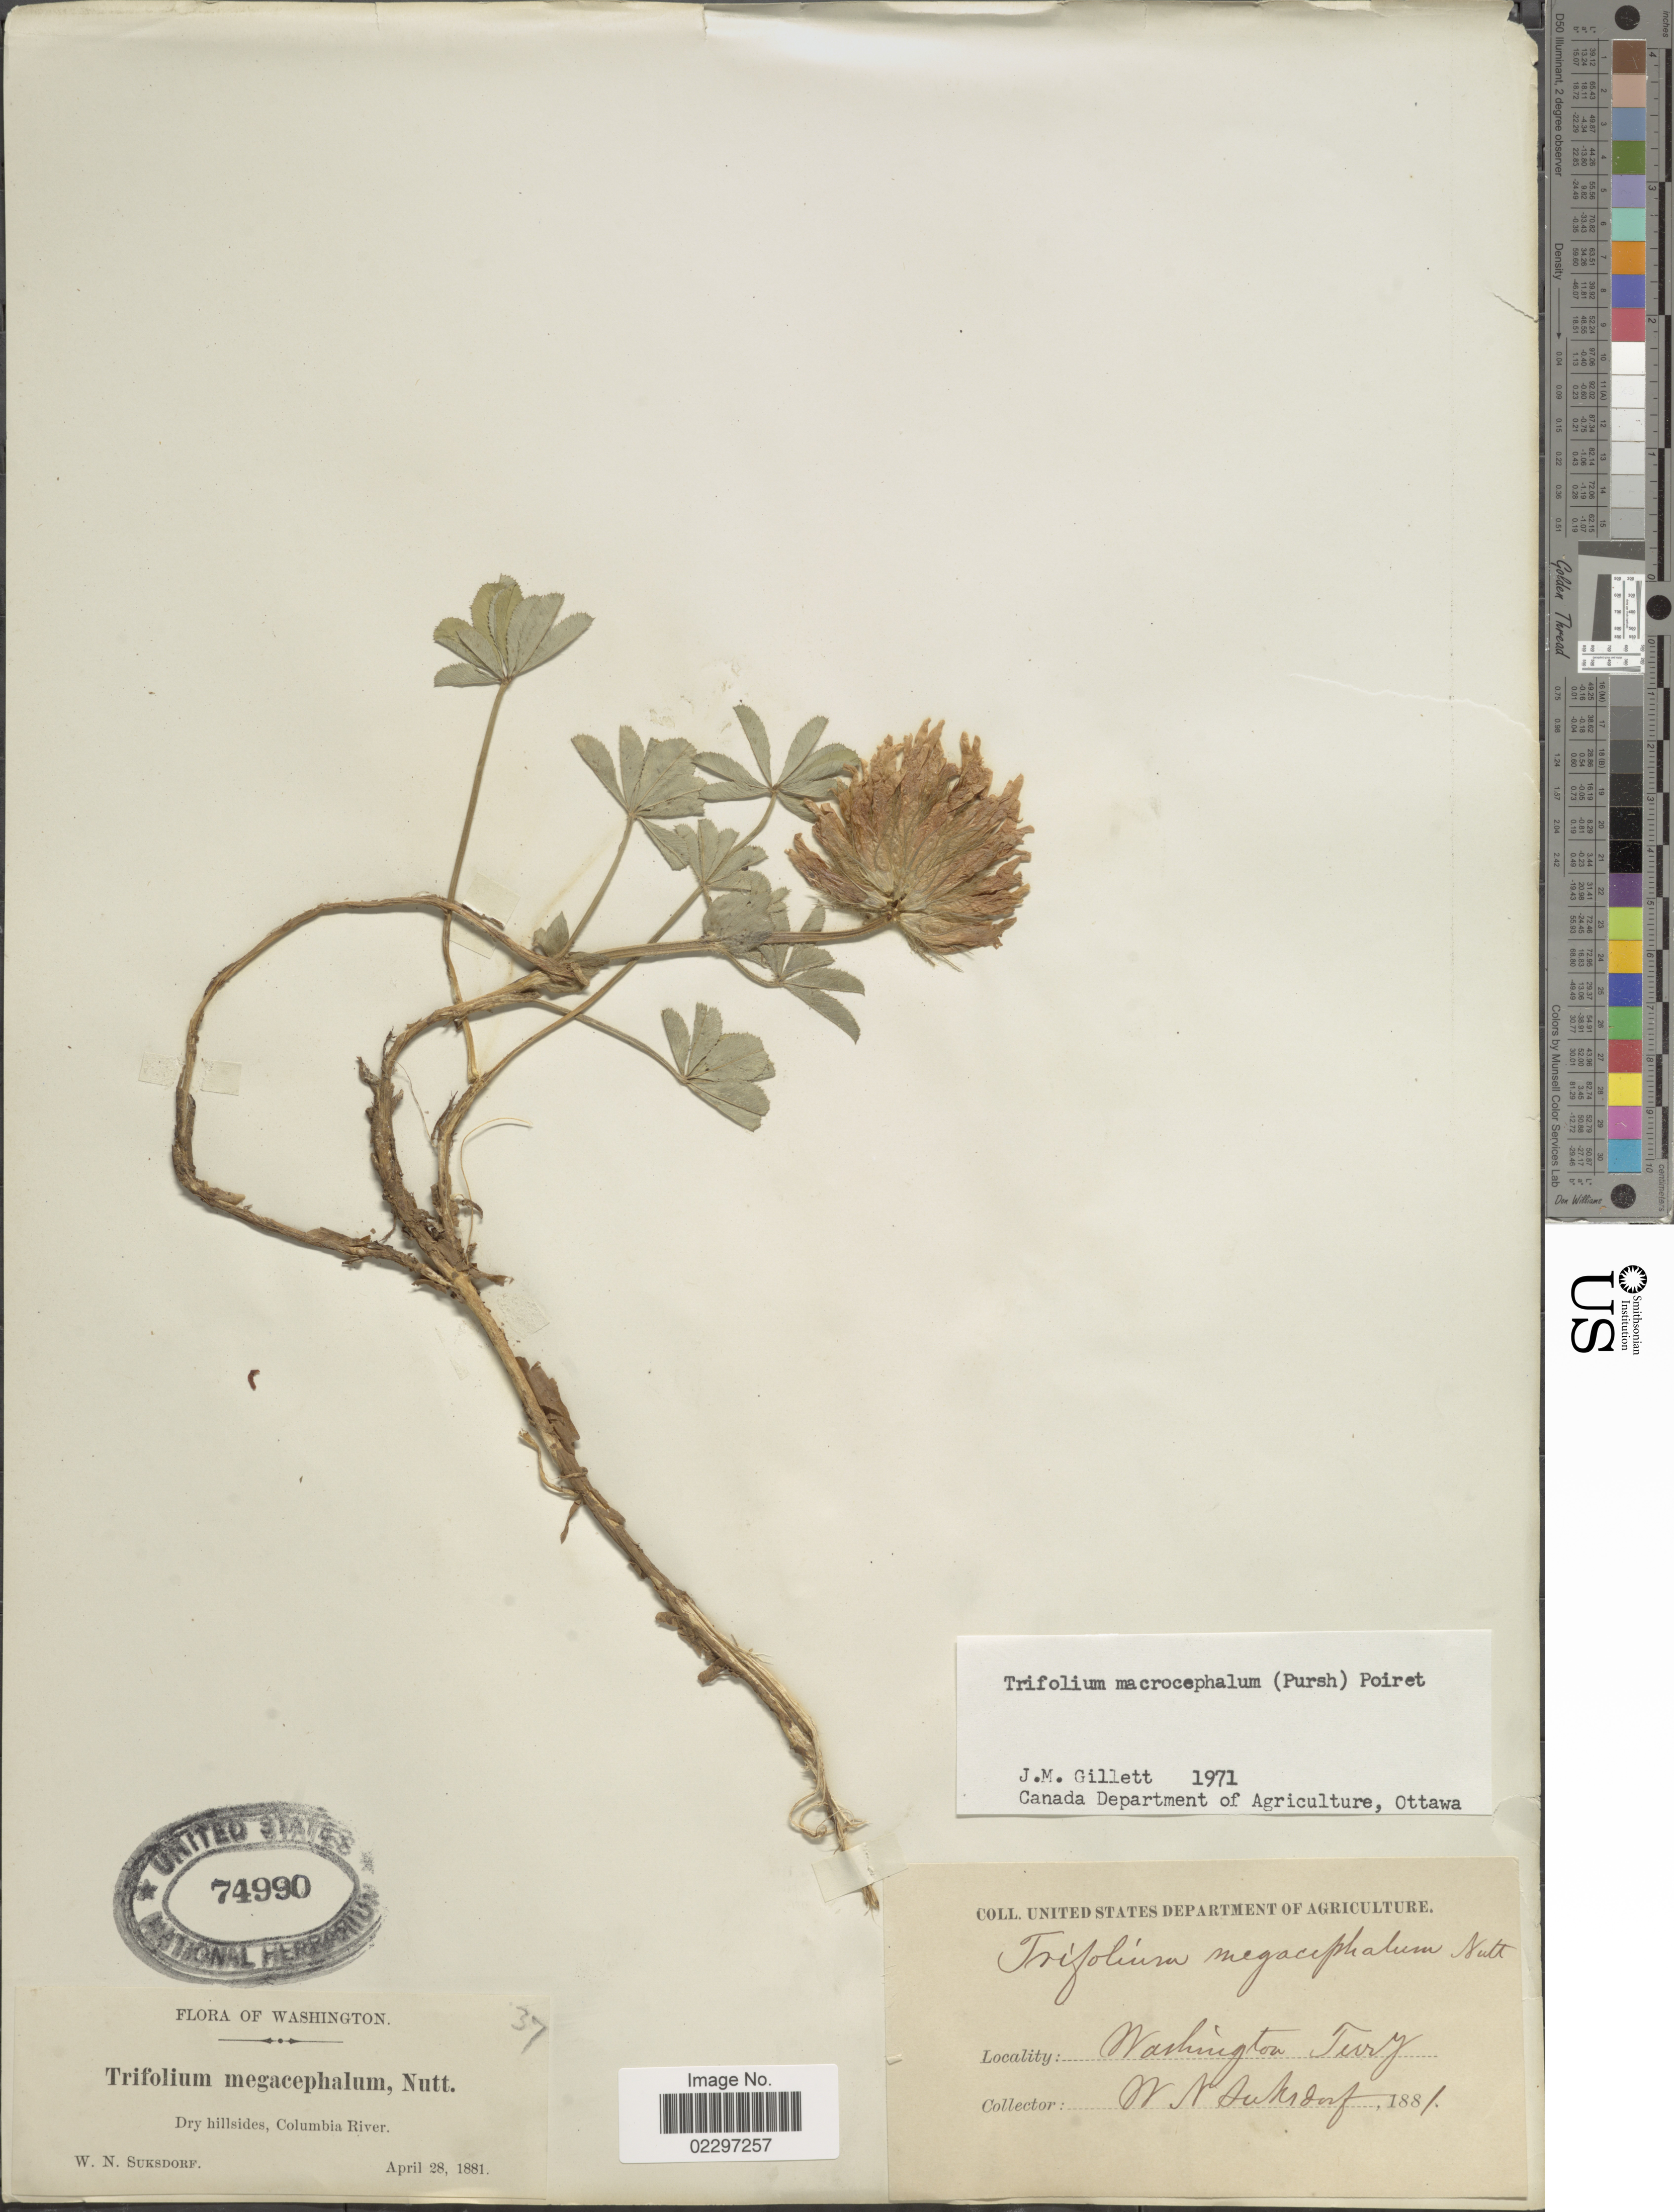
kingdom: Plantae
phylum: Tracheophyta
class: Magnoliopsida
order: Fabales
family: Fabaceae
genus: Trifolium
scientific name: Trifolium macrocephalum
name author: (Pursh) Poir.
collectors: W. N. Suksdorf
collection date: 1881-04-28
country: United States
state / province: Washington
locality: Dry hillsides, Columbia River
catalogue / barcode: US 74990